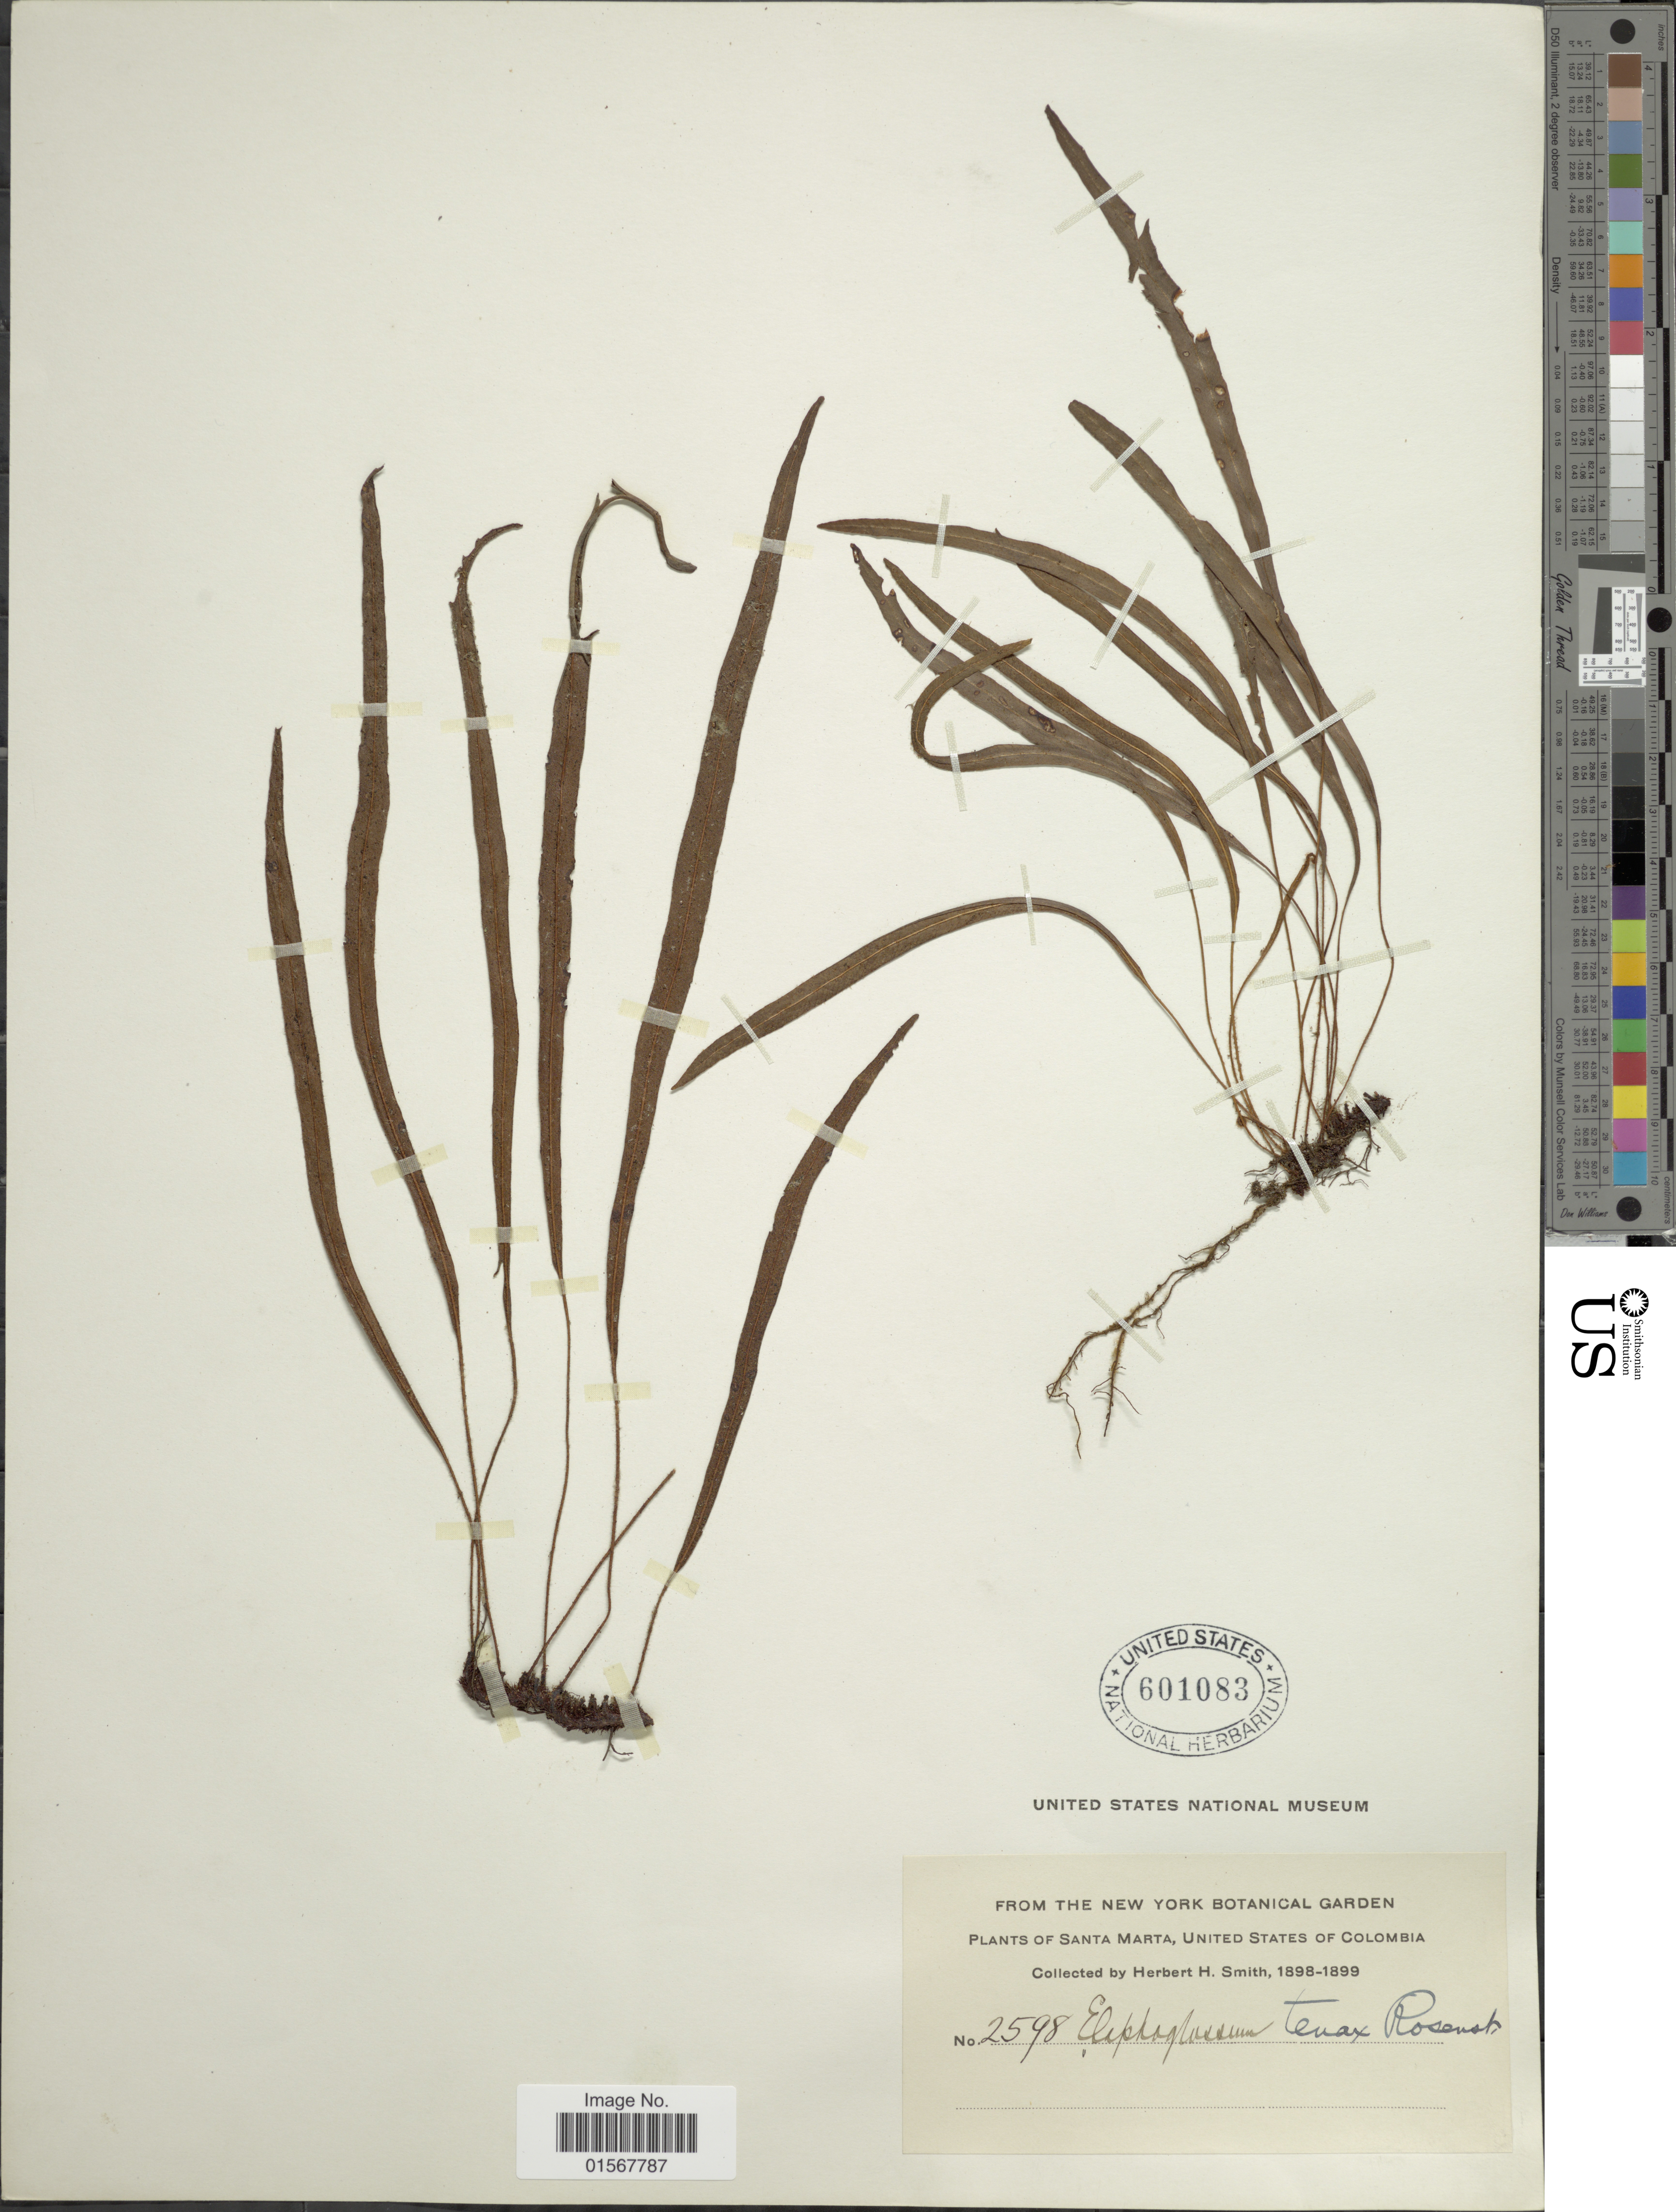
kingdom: Plantae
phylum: Tracheophyta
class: Polypodiopsida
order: Polypodiales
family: Dryopteridaceae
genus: Elaphoglossum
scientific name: Elaphoglossum tenax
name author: Rosenst.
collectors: Herbert H. Smith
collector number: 2598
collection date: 1898/1899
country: Colombia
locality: Santa Marta, United States of Colombia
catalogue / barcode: US 601083